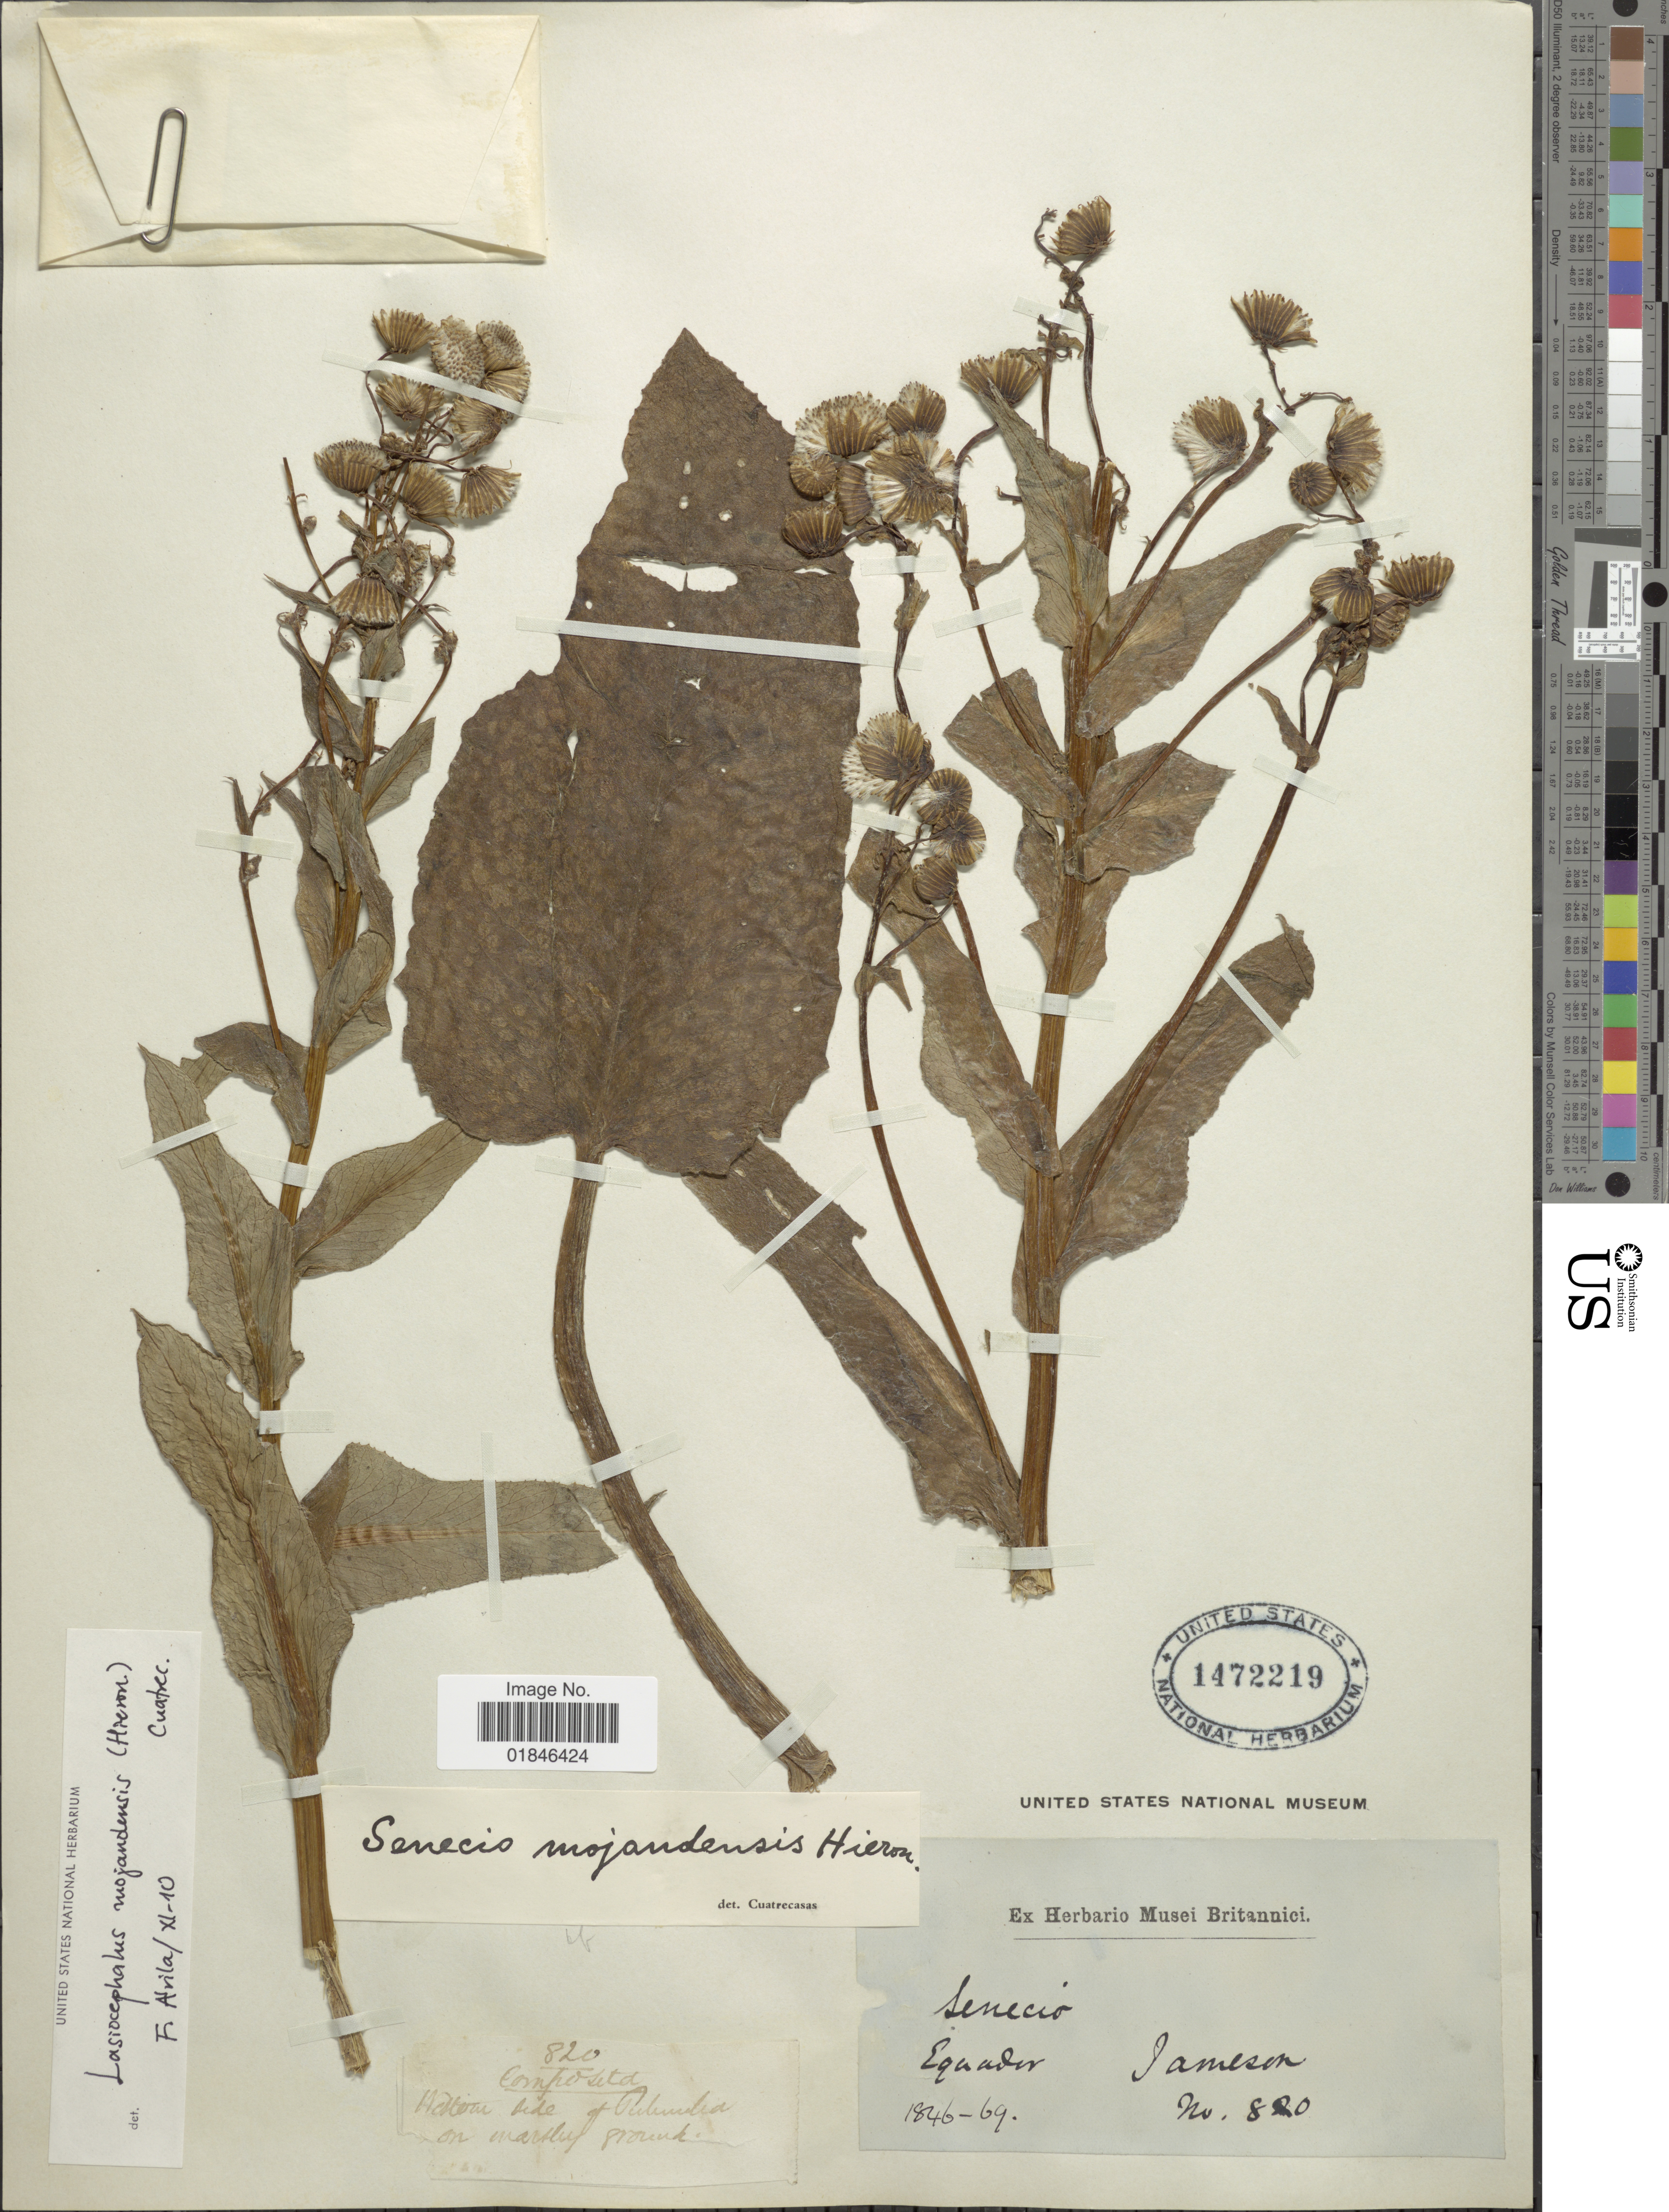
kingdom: Plantae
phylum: Tracheophyta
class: Magnoliopsida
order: Asterales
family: Asteraceae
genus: Senecio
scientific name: Senecio mojandensis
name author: Hieron.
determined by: Salomon, Luciana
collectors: -- Jameson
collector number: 820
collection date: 1846/1869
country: Ecuador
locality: Equador.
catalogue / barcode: US 1472219